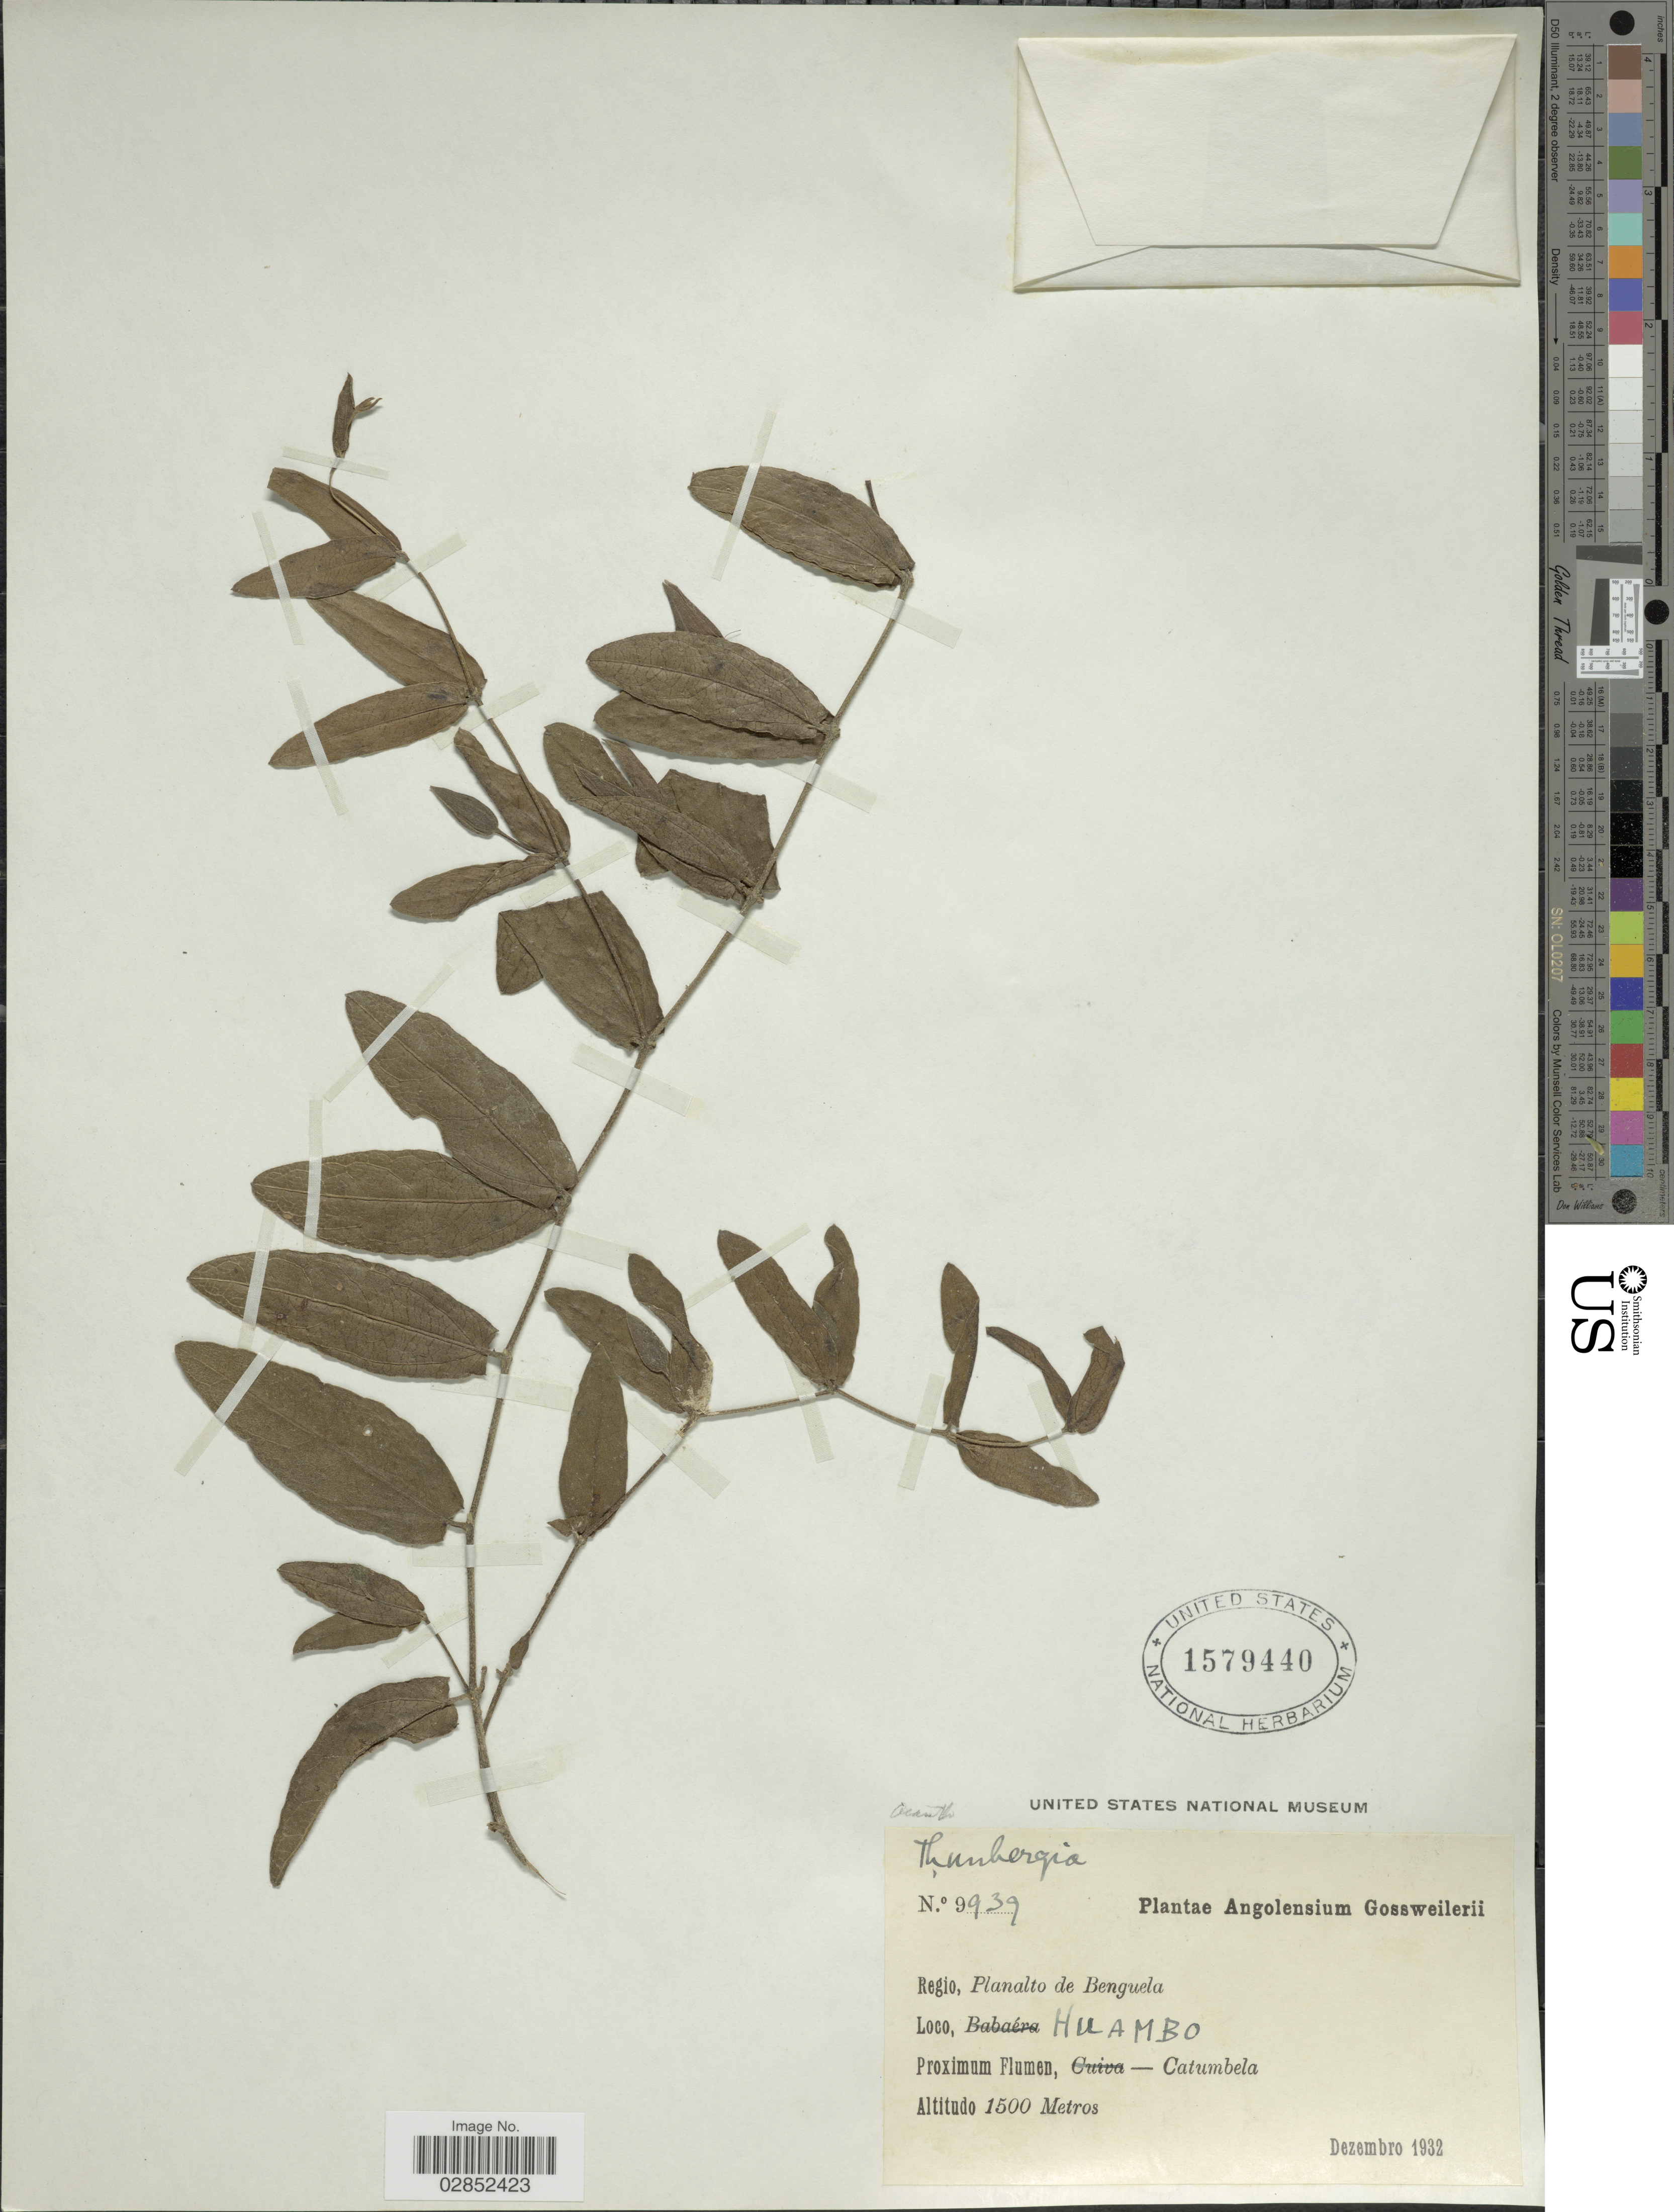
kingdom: Plantae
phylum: Tracheophyta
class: Magnoliopsida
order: Lamiales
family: Acanthaceae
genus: Thunbergia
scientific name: Thunbergia sp.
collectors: -. Gossweiler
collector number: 9939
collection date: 1932-12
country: Angola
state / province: Huambo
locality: Planalto de Benguela, Huambo, Catumbela.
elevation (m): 1500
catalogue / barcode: US 1579440